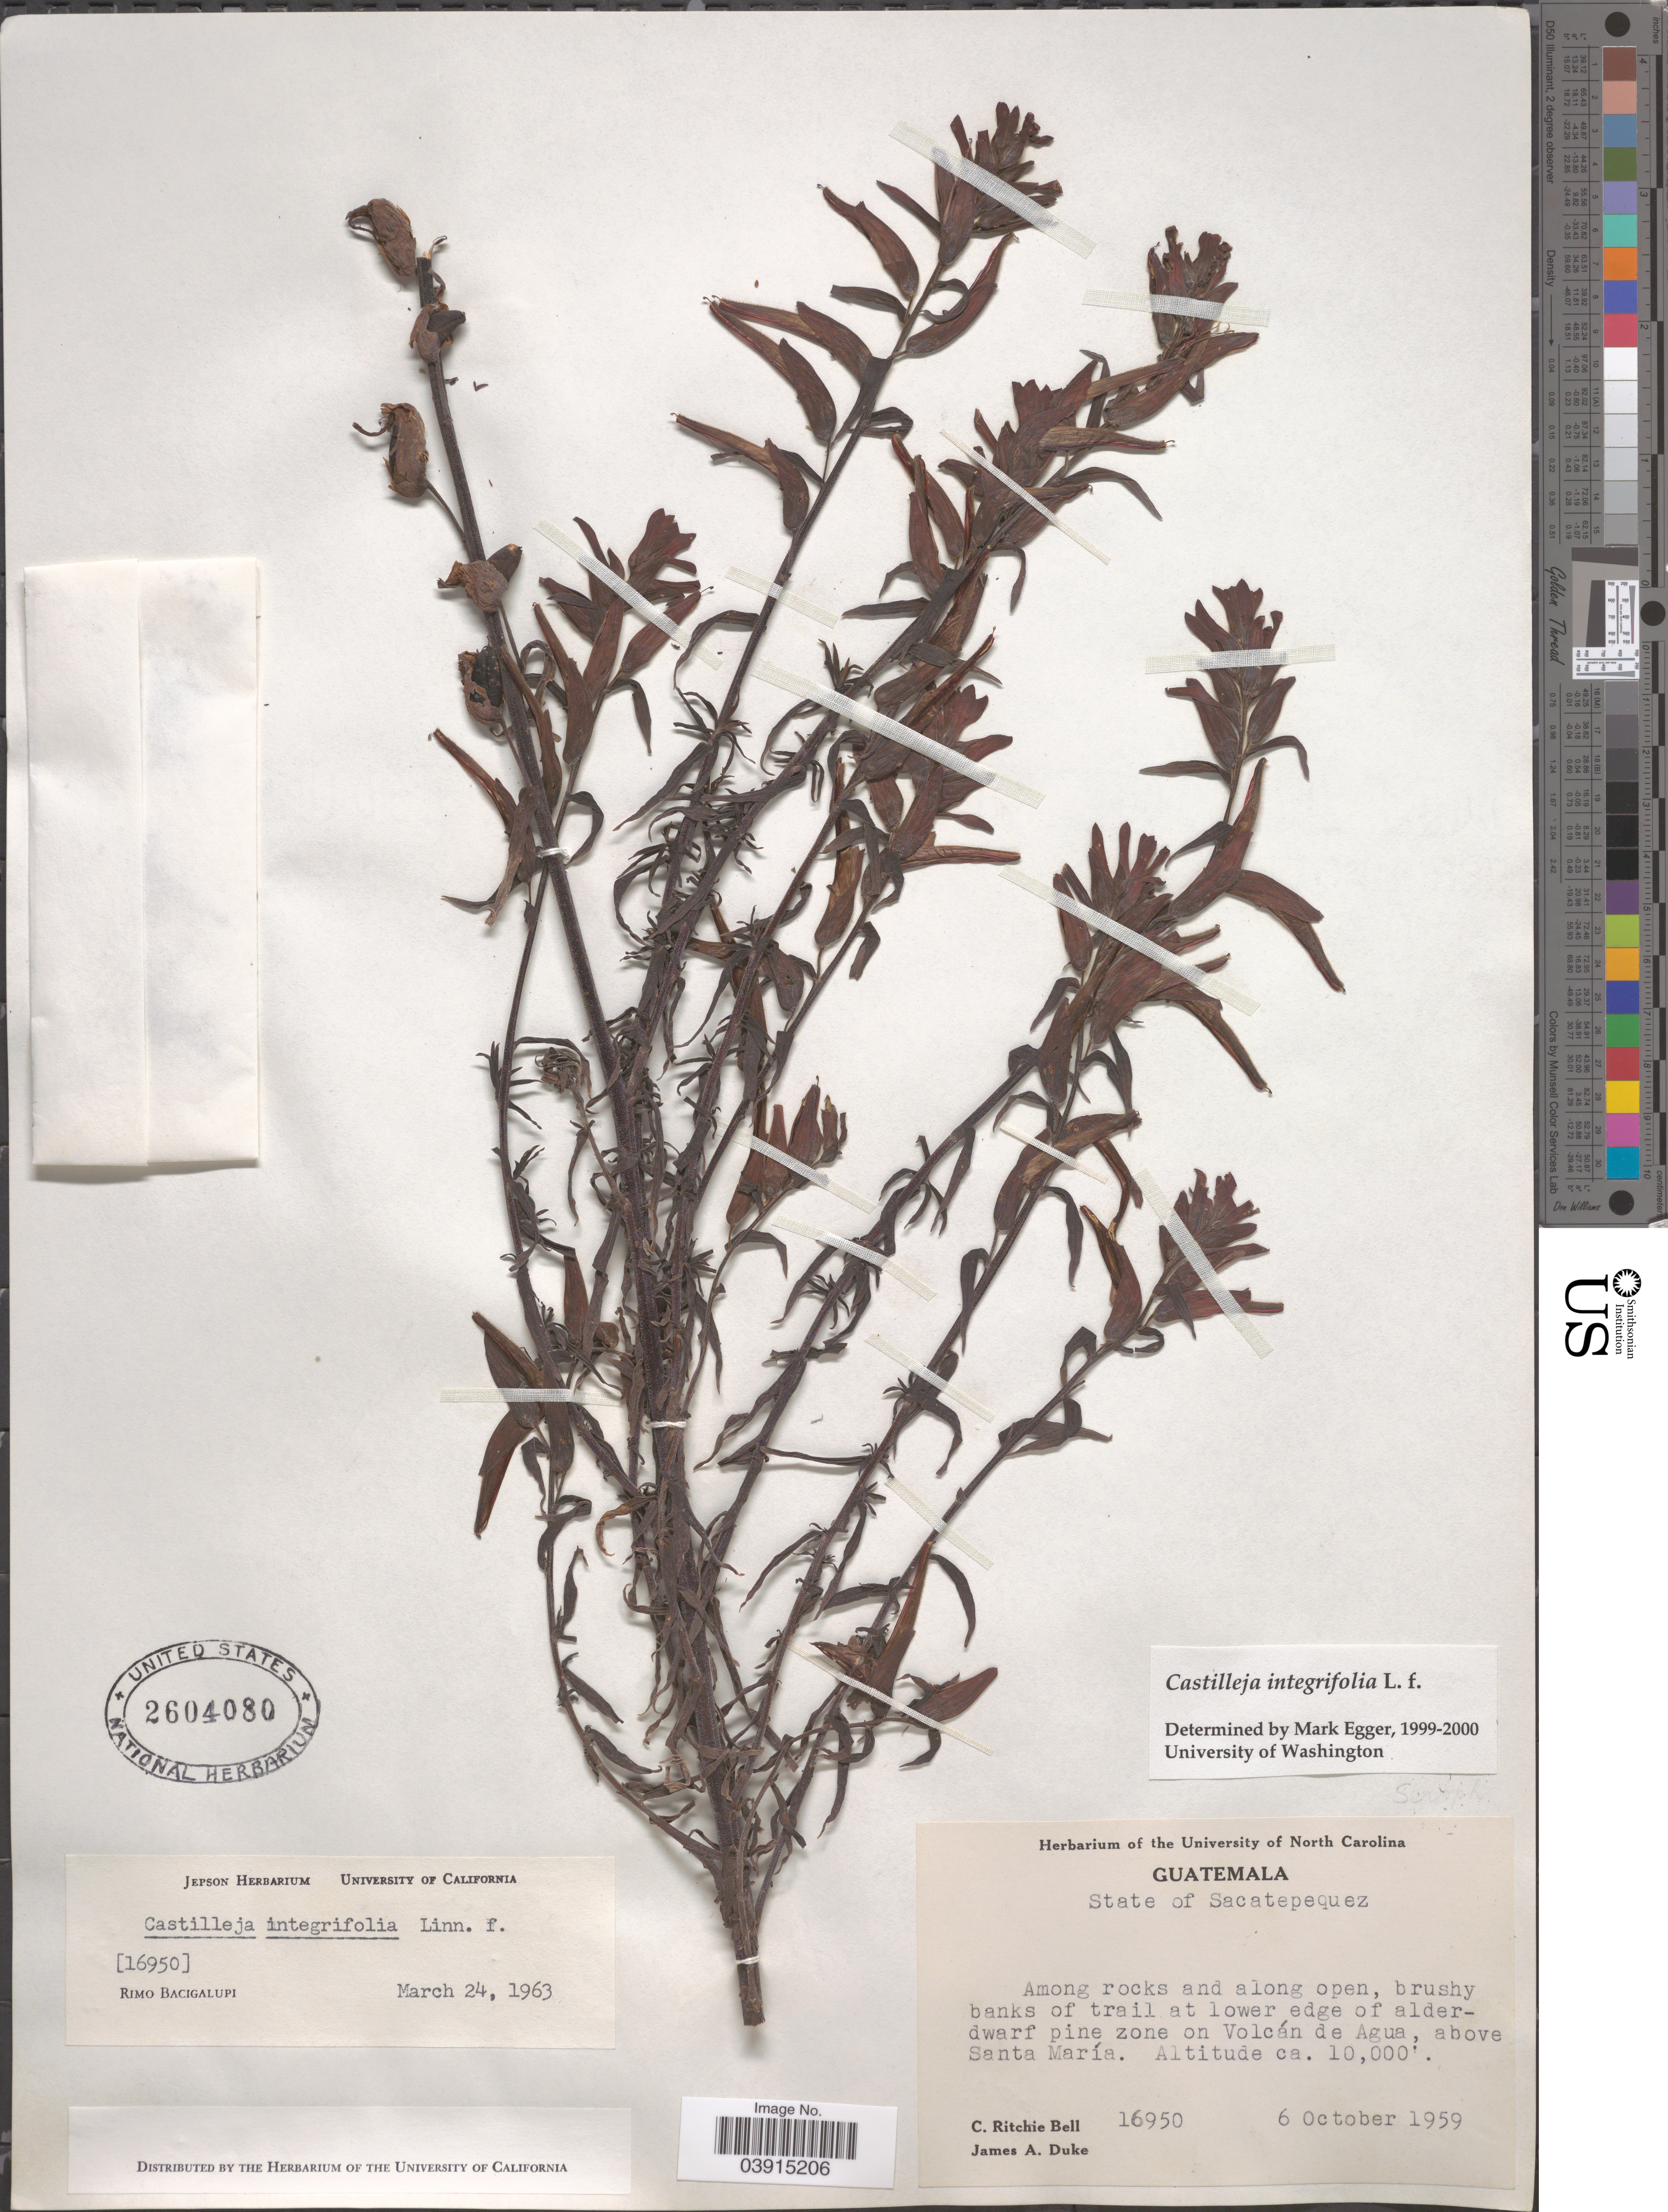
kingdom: Plantae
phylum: Tracheophyta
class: Magnoliopsida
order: Lamiales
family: Orobanchaceae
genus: Castilleja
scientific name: Castilleja integrifolia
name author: L. f.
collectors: C. R. Bell & J. A. Duke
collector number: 16950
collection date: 1959-10-09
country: Guatemala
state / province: Sacatepequez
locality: Among rocks and along open, brushy banks of trail at lower edge of alder-dwarf pine zone on Volcán de Agua, above Santa María.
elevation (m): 3048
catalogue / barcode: US 2604080